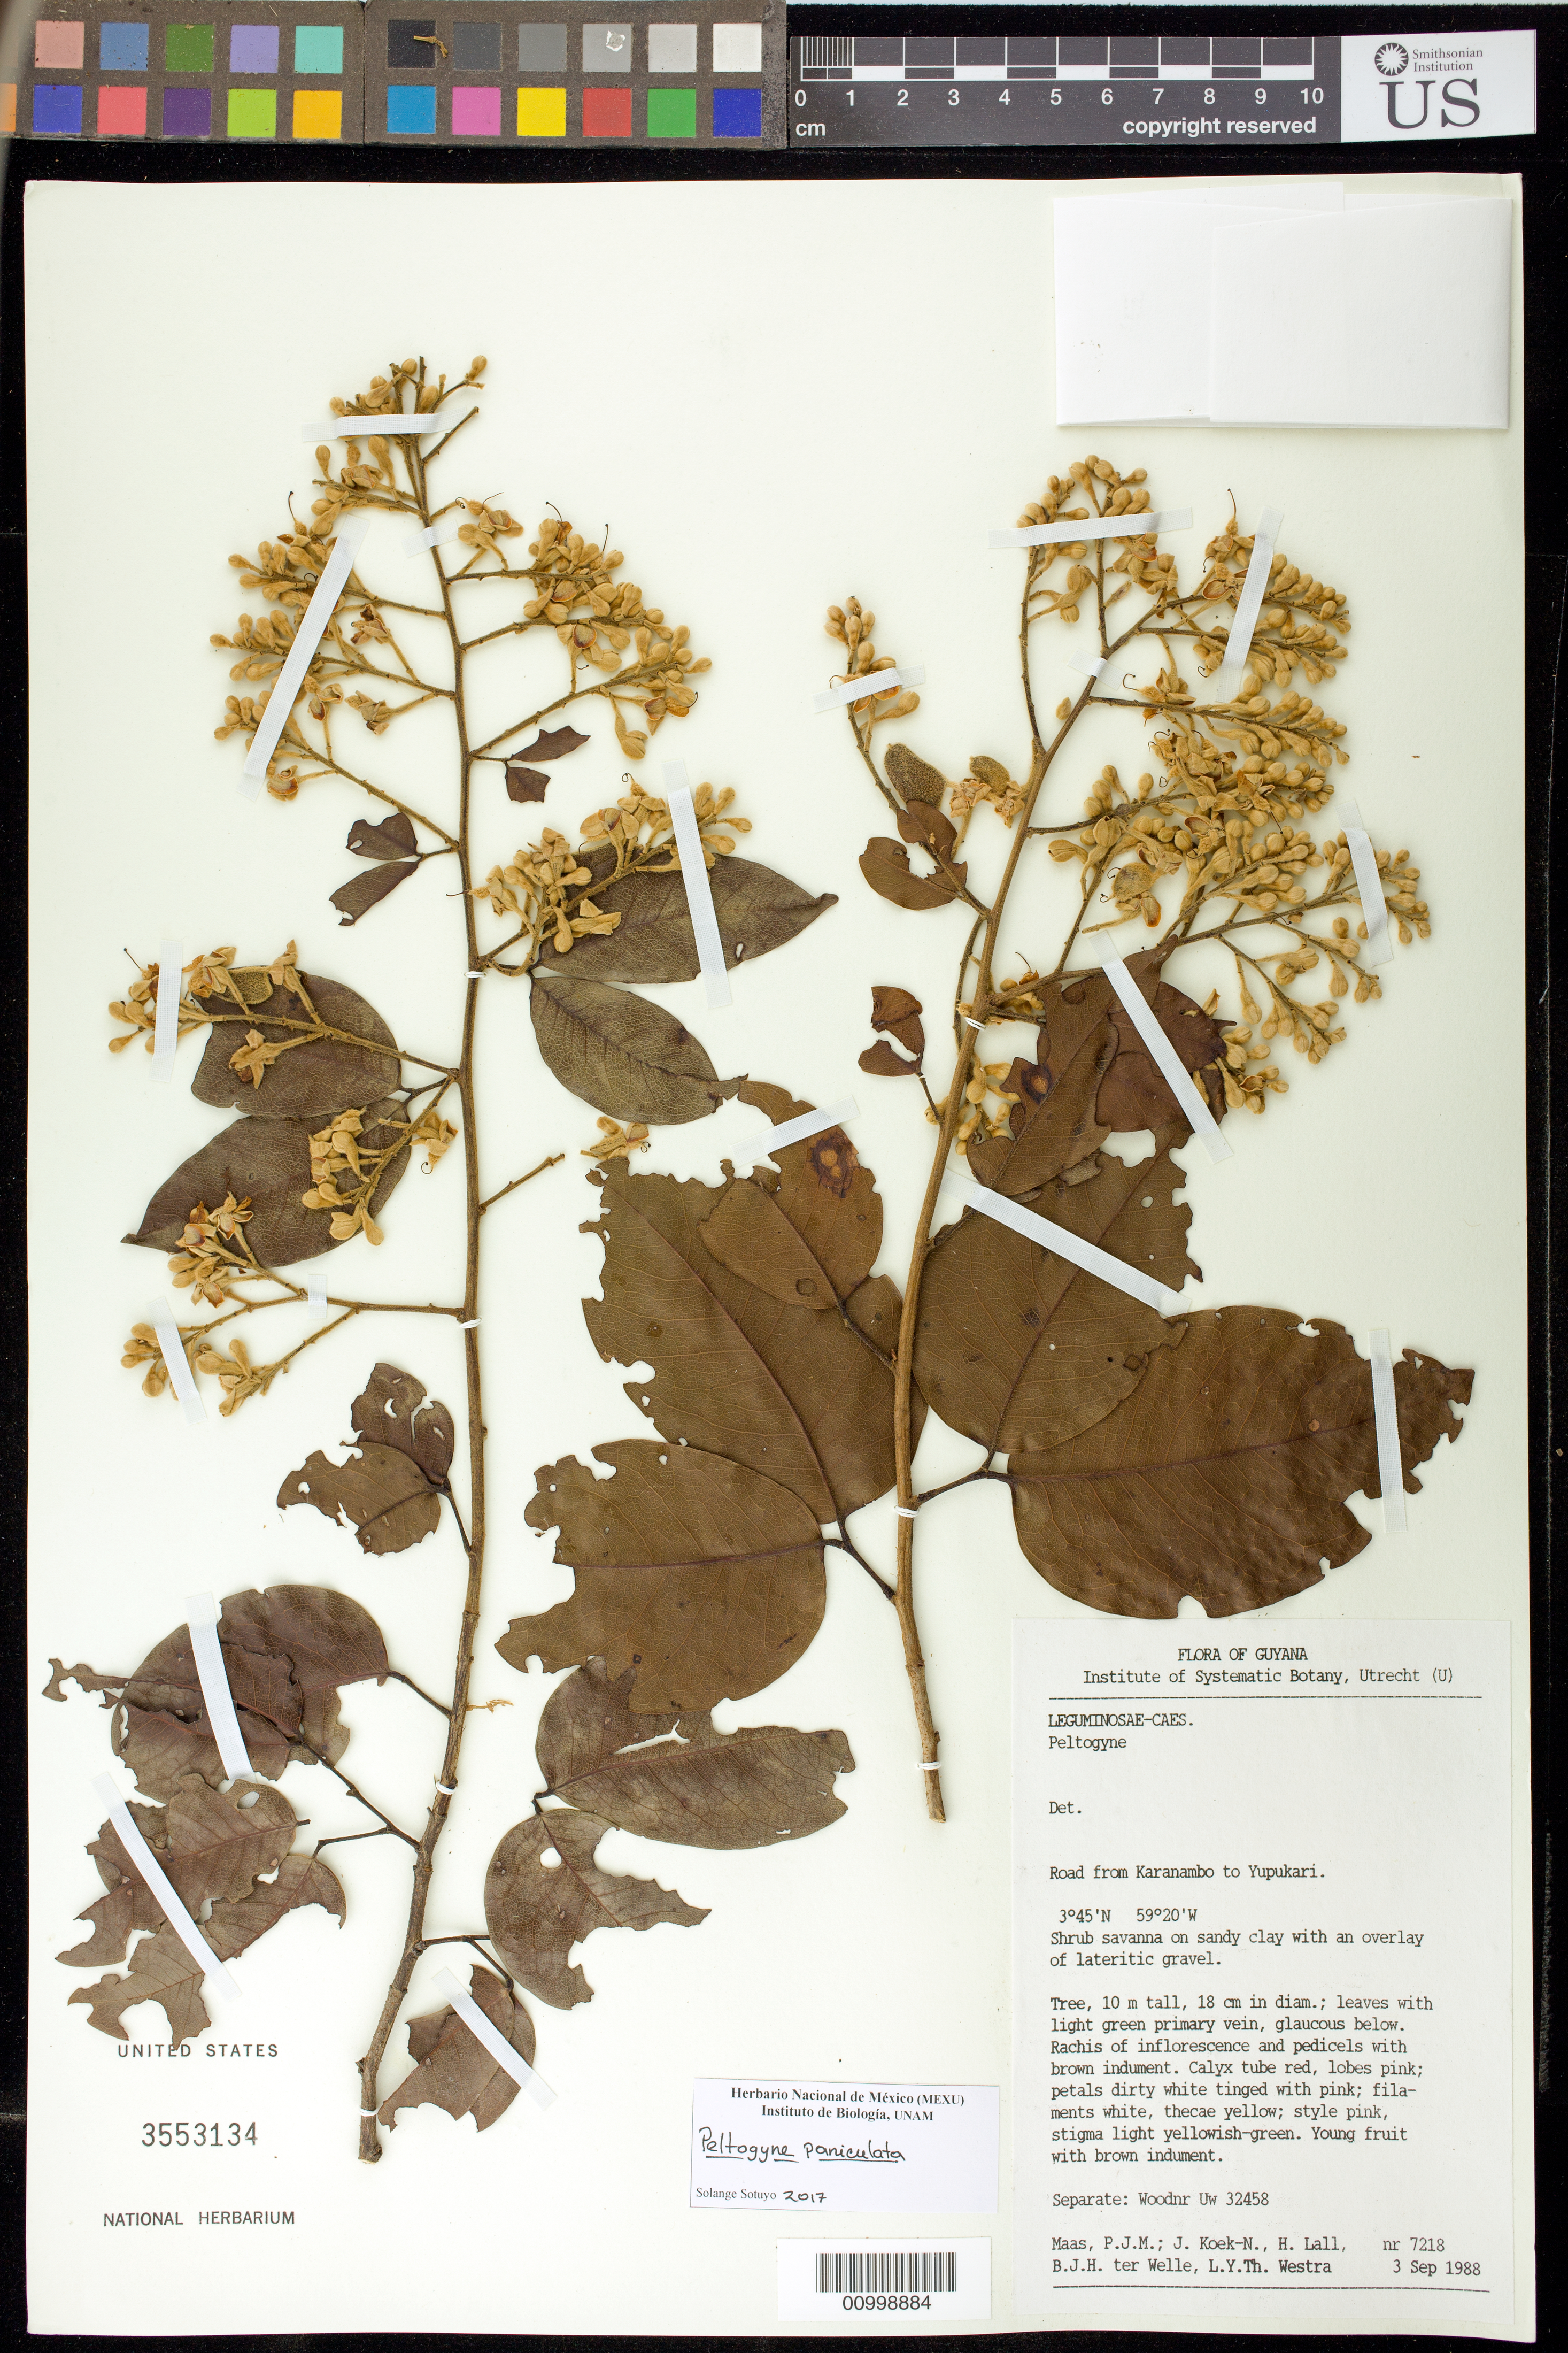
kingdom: Plantae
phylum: Tracheophyta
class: Magnoliopsida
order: Fabales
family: Fabaceae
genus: Peltogyne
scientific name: Peltogyne paniculata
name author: Benth.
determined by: Sotuyo, Solange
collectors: P. Maas, J. Koek-Noorman, H. Lall, B. Welle & L. Y. T. Westra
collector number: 7218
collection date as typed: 3-Sep-88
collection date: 1988-09-03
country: Guyana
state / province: U. Takutu-U. Essequibo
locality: Karanambo to Yupukari road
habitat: Shrub savanna on sandy clay with an overlay of lateritic gravel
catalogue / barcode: US 3553134